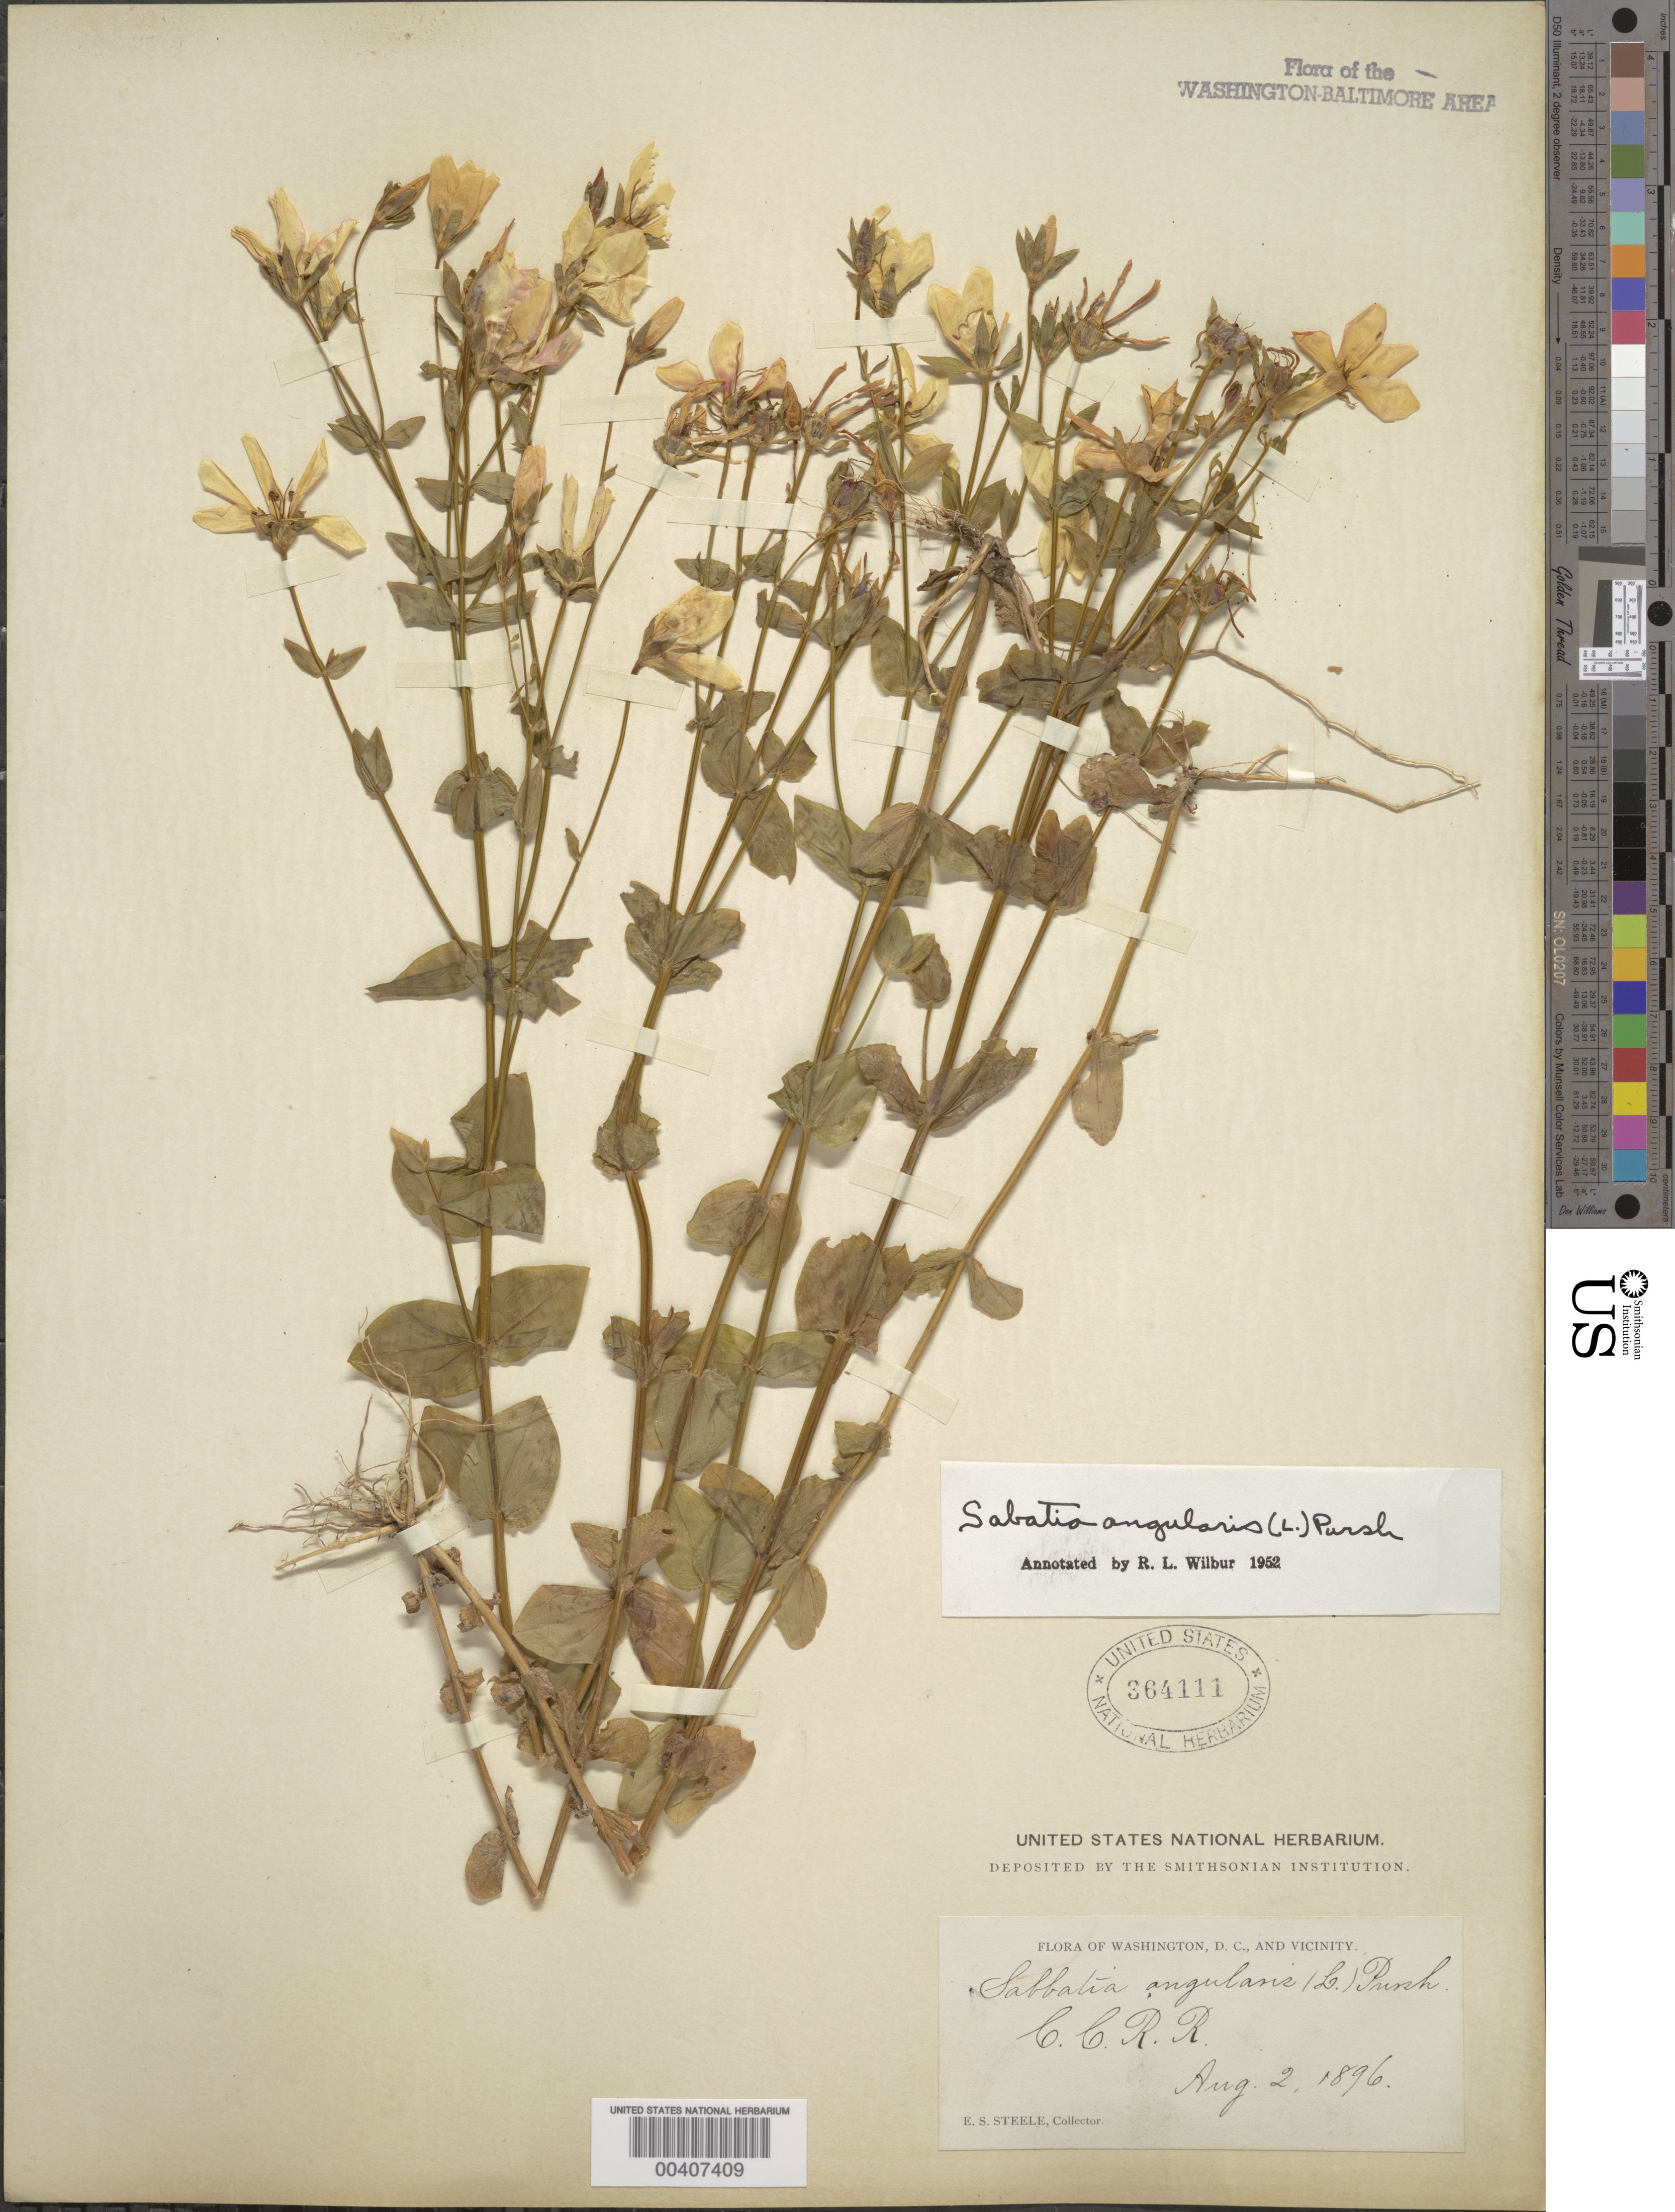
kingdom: Plantae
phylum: Tracheophyta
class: Magnoliopsida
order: Gentianales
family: Gentianaceae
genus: Sabatia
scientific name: Sabatia angularis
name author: (L.) Pursh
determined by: Wilbur, R. L.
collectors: E. Steele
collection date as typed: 02 Aug 1896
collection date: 1896-08-02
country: United States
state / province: District of Columbia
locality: C.C.R.R.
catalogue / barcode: US 364111